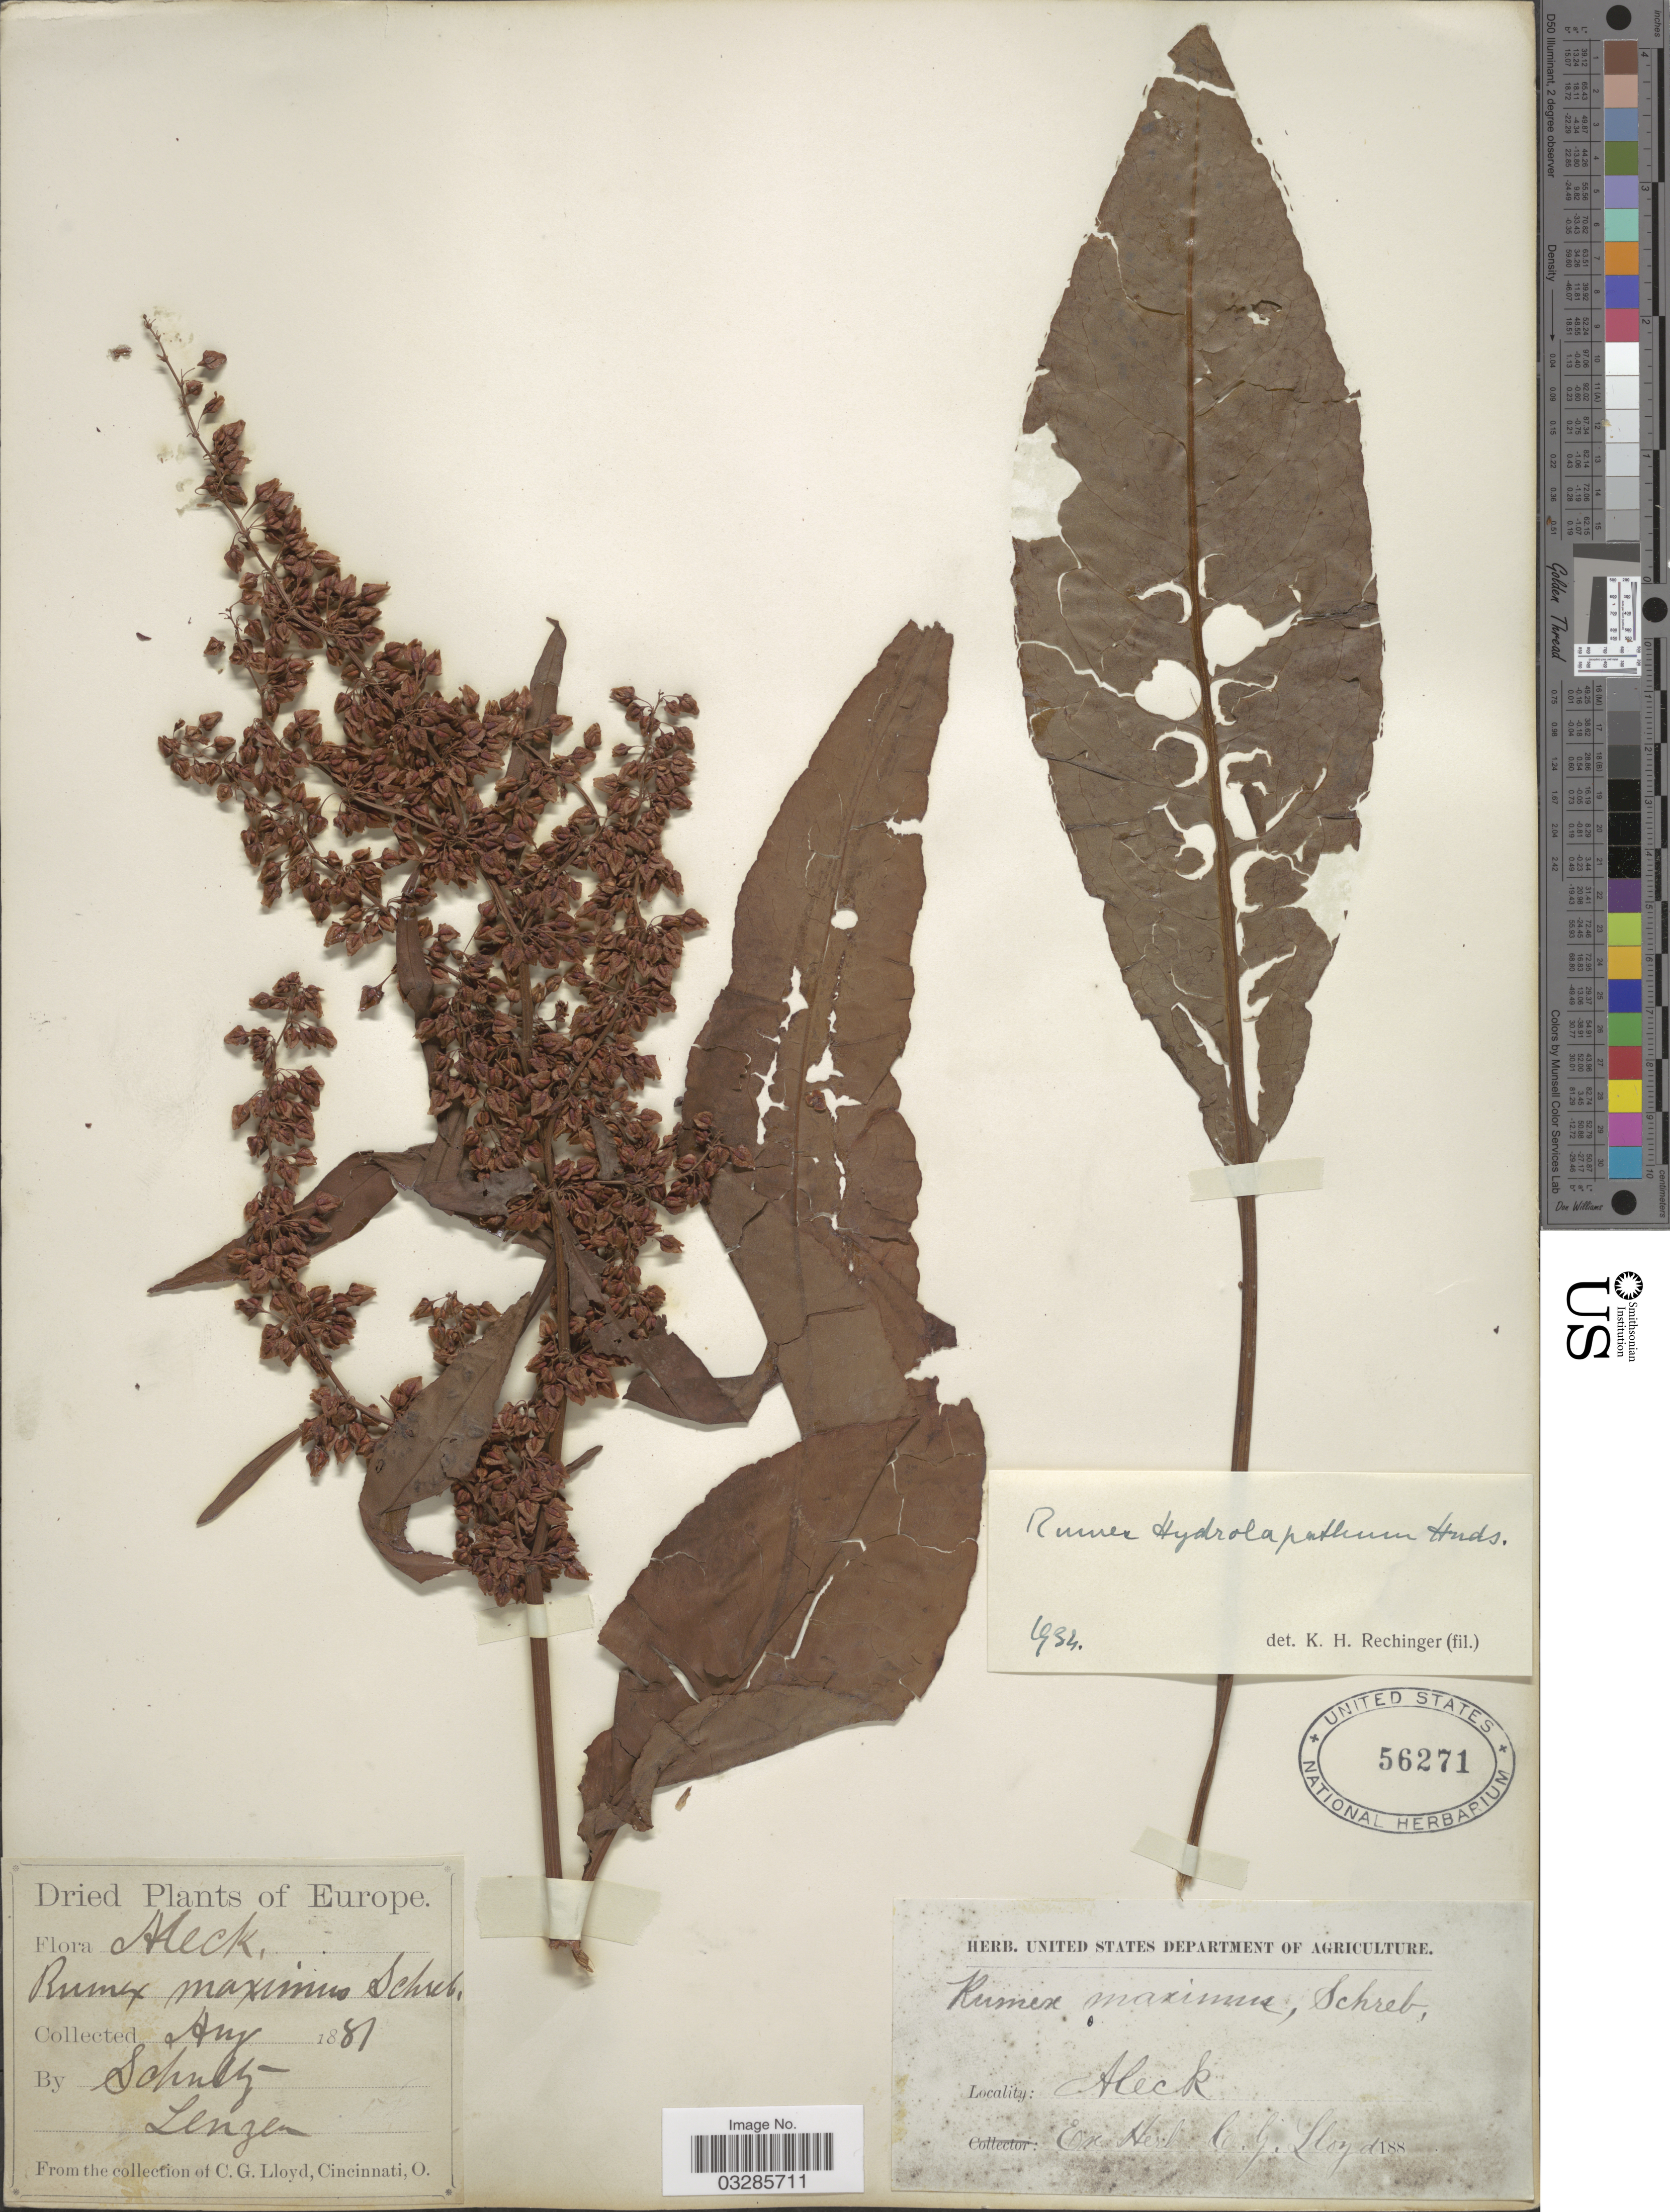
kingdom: Plantae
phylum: Tracheophyta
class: Magnoliopsida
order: Caryophyllales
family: Polygonaceae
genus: Rumex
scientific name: Rumex hydrolapathum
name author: Huds.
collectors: -. Schultz & Lenzen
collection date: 1881-08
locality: Europe, Aleck [interpreted].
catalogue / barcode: US 56271